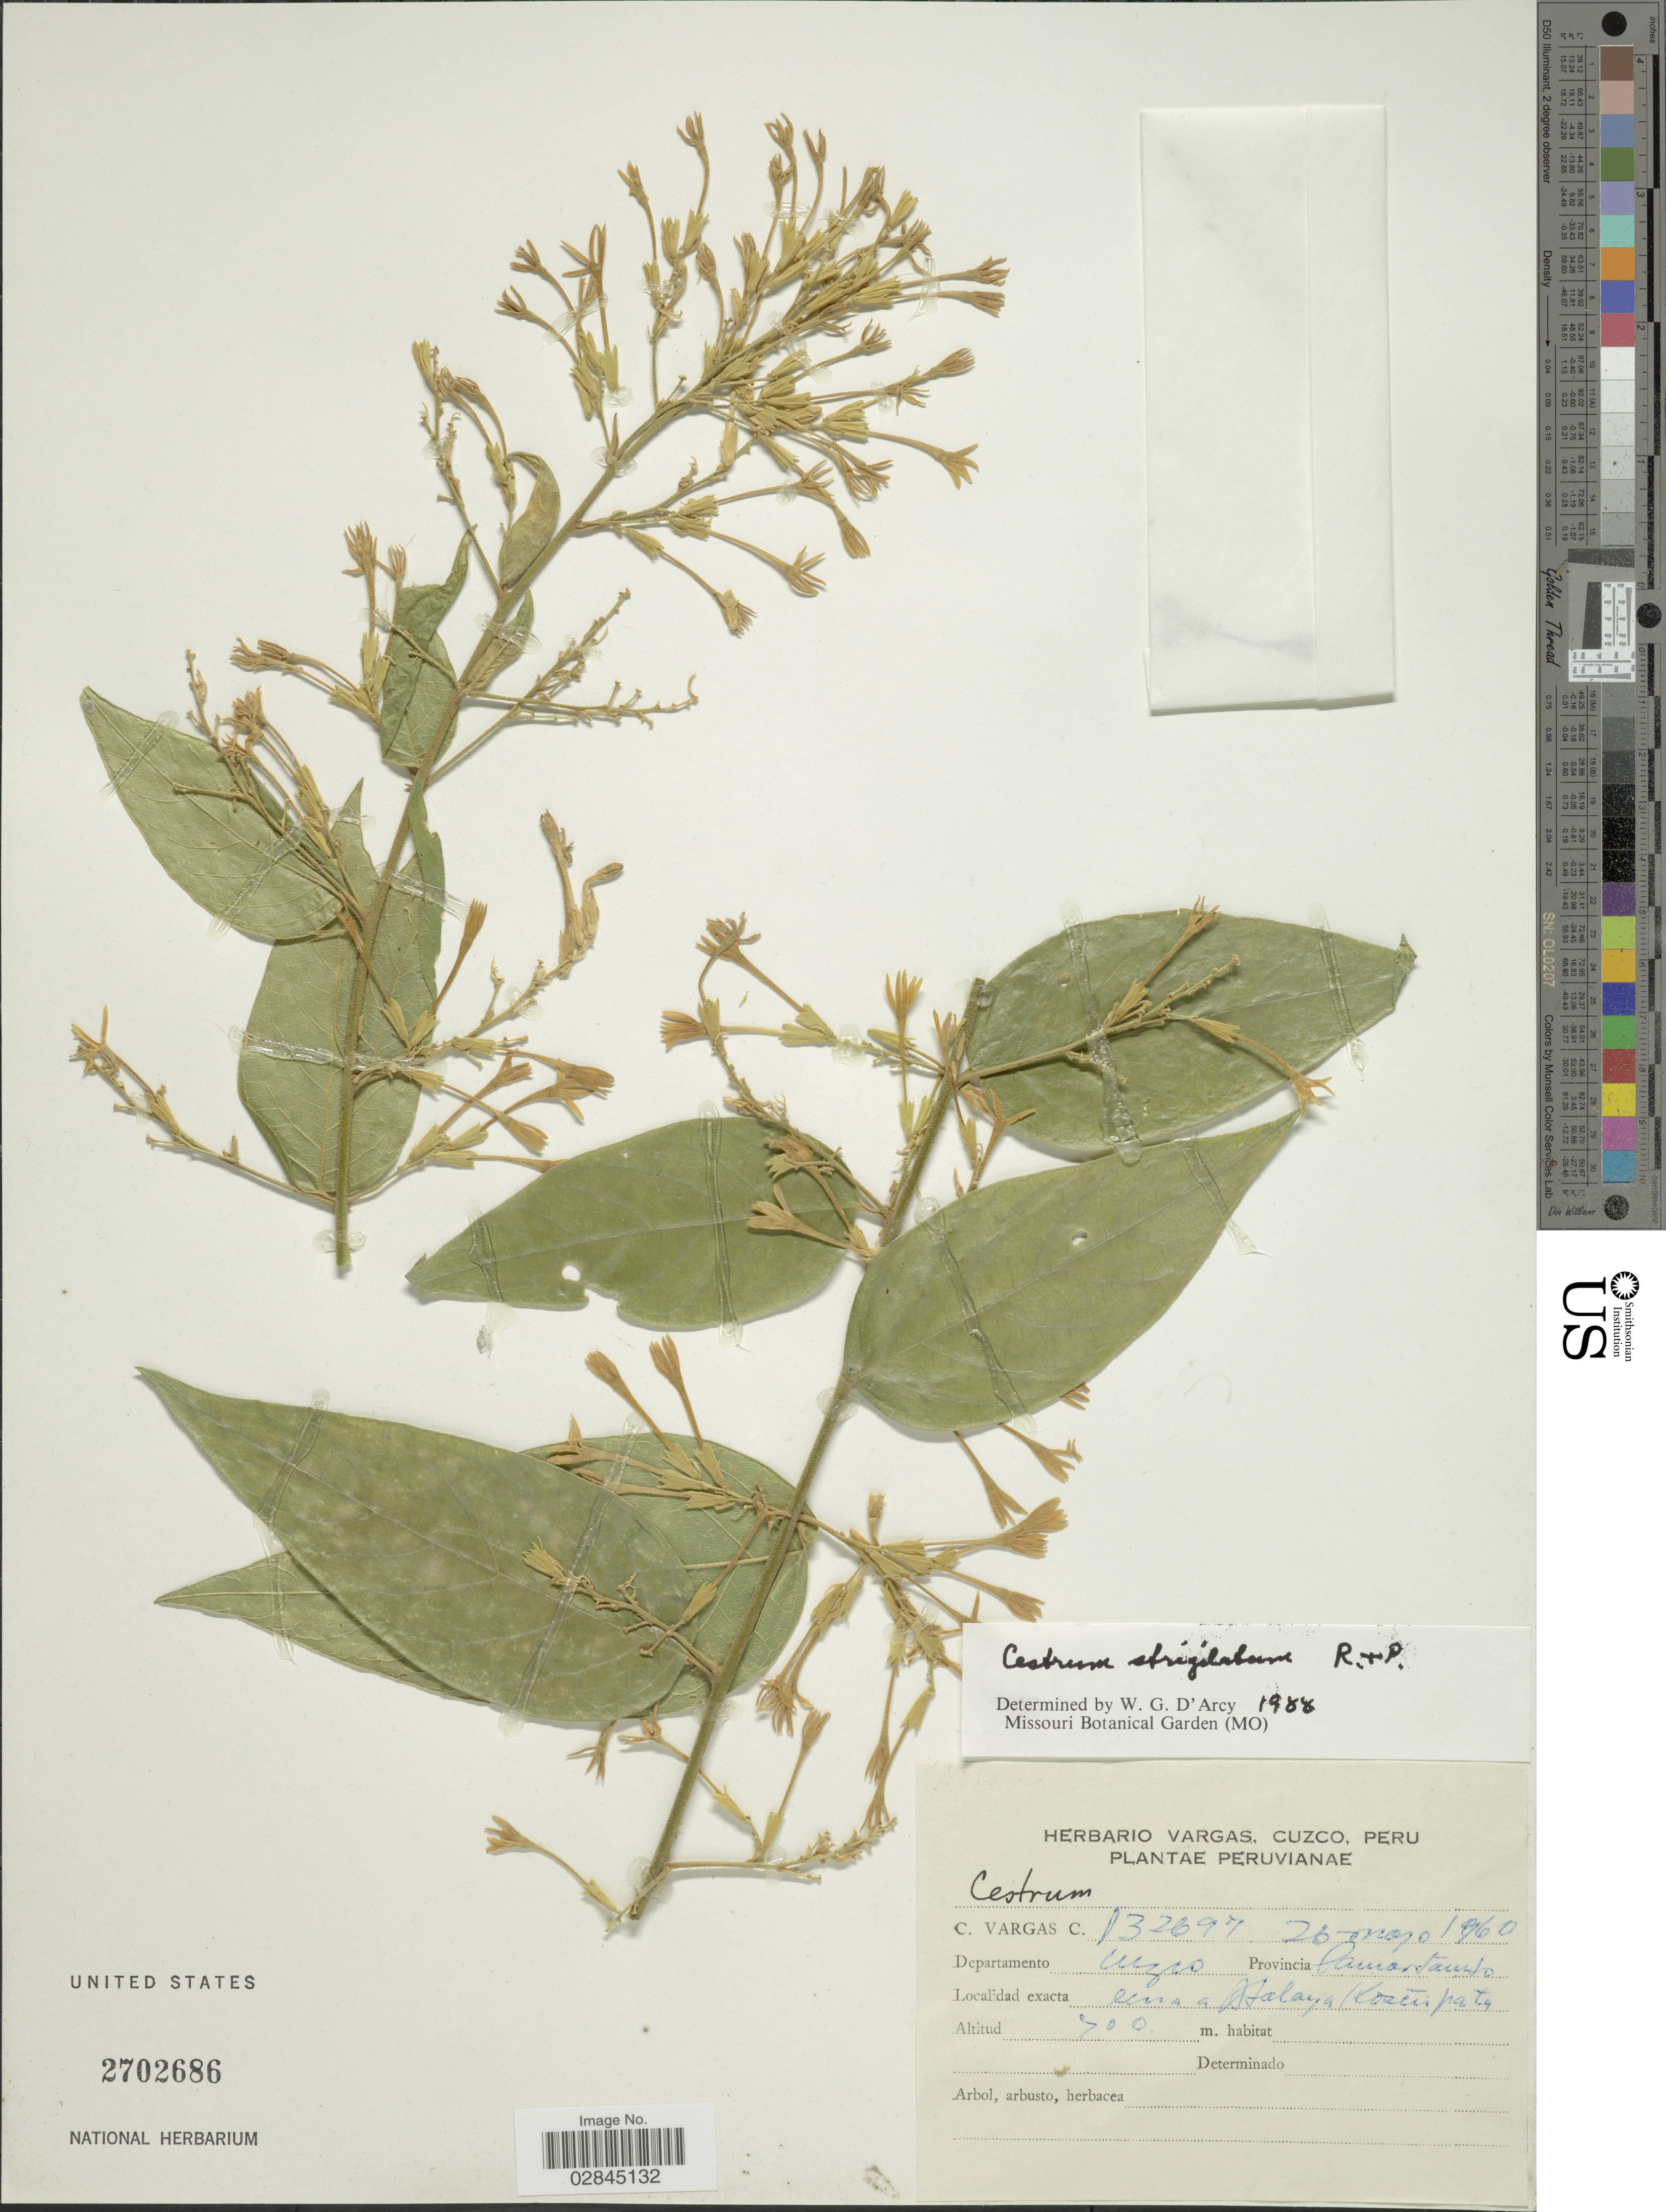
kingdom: Plantae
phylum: Tracheophyta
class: Magnoliopsida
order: Solanales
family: Solanaceae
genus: Cestrum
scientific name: Cestrum strigilatum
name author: Ruiz & Pav.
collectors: C. Vargas Calderón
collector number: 132697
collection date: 1960-05-26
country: Peru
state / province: Cusco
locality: Departamento Cuzco. Provincia Camrtanto, cerca a Atalaya Kosnipata.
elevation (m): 700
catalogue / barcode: US 2702686